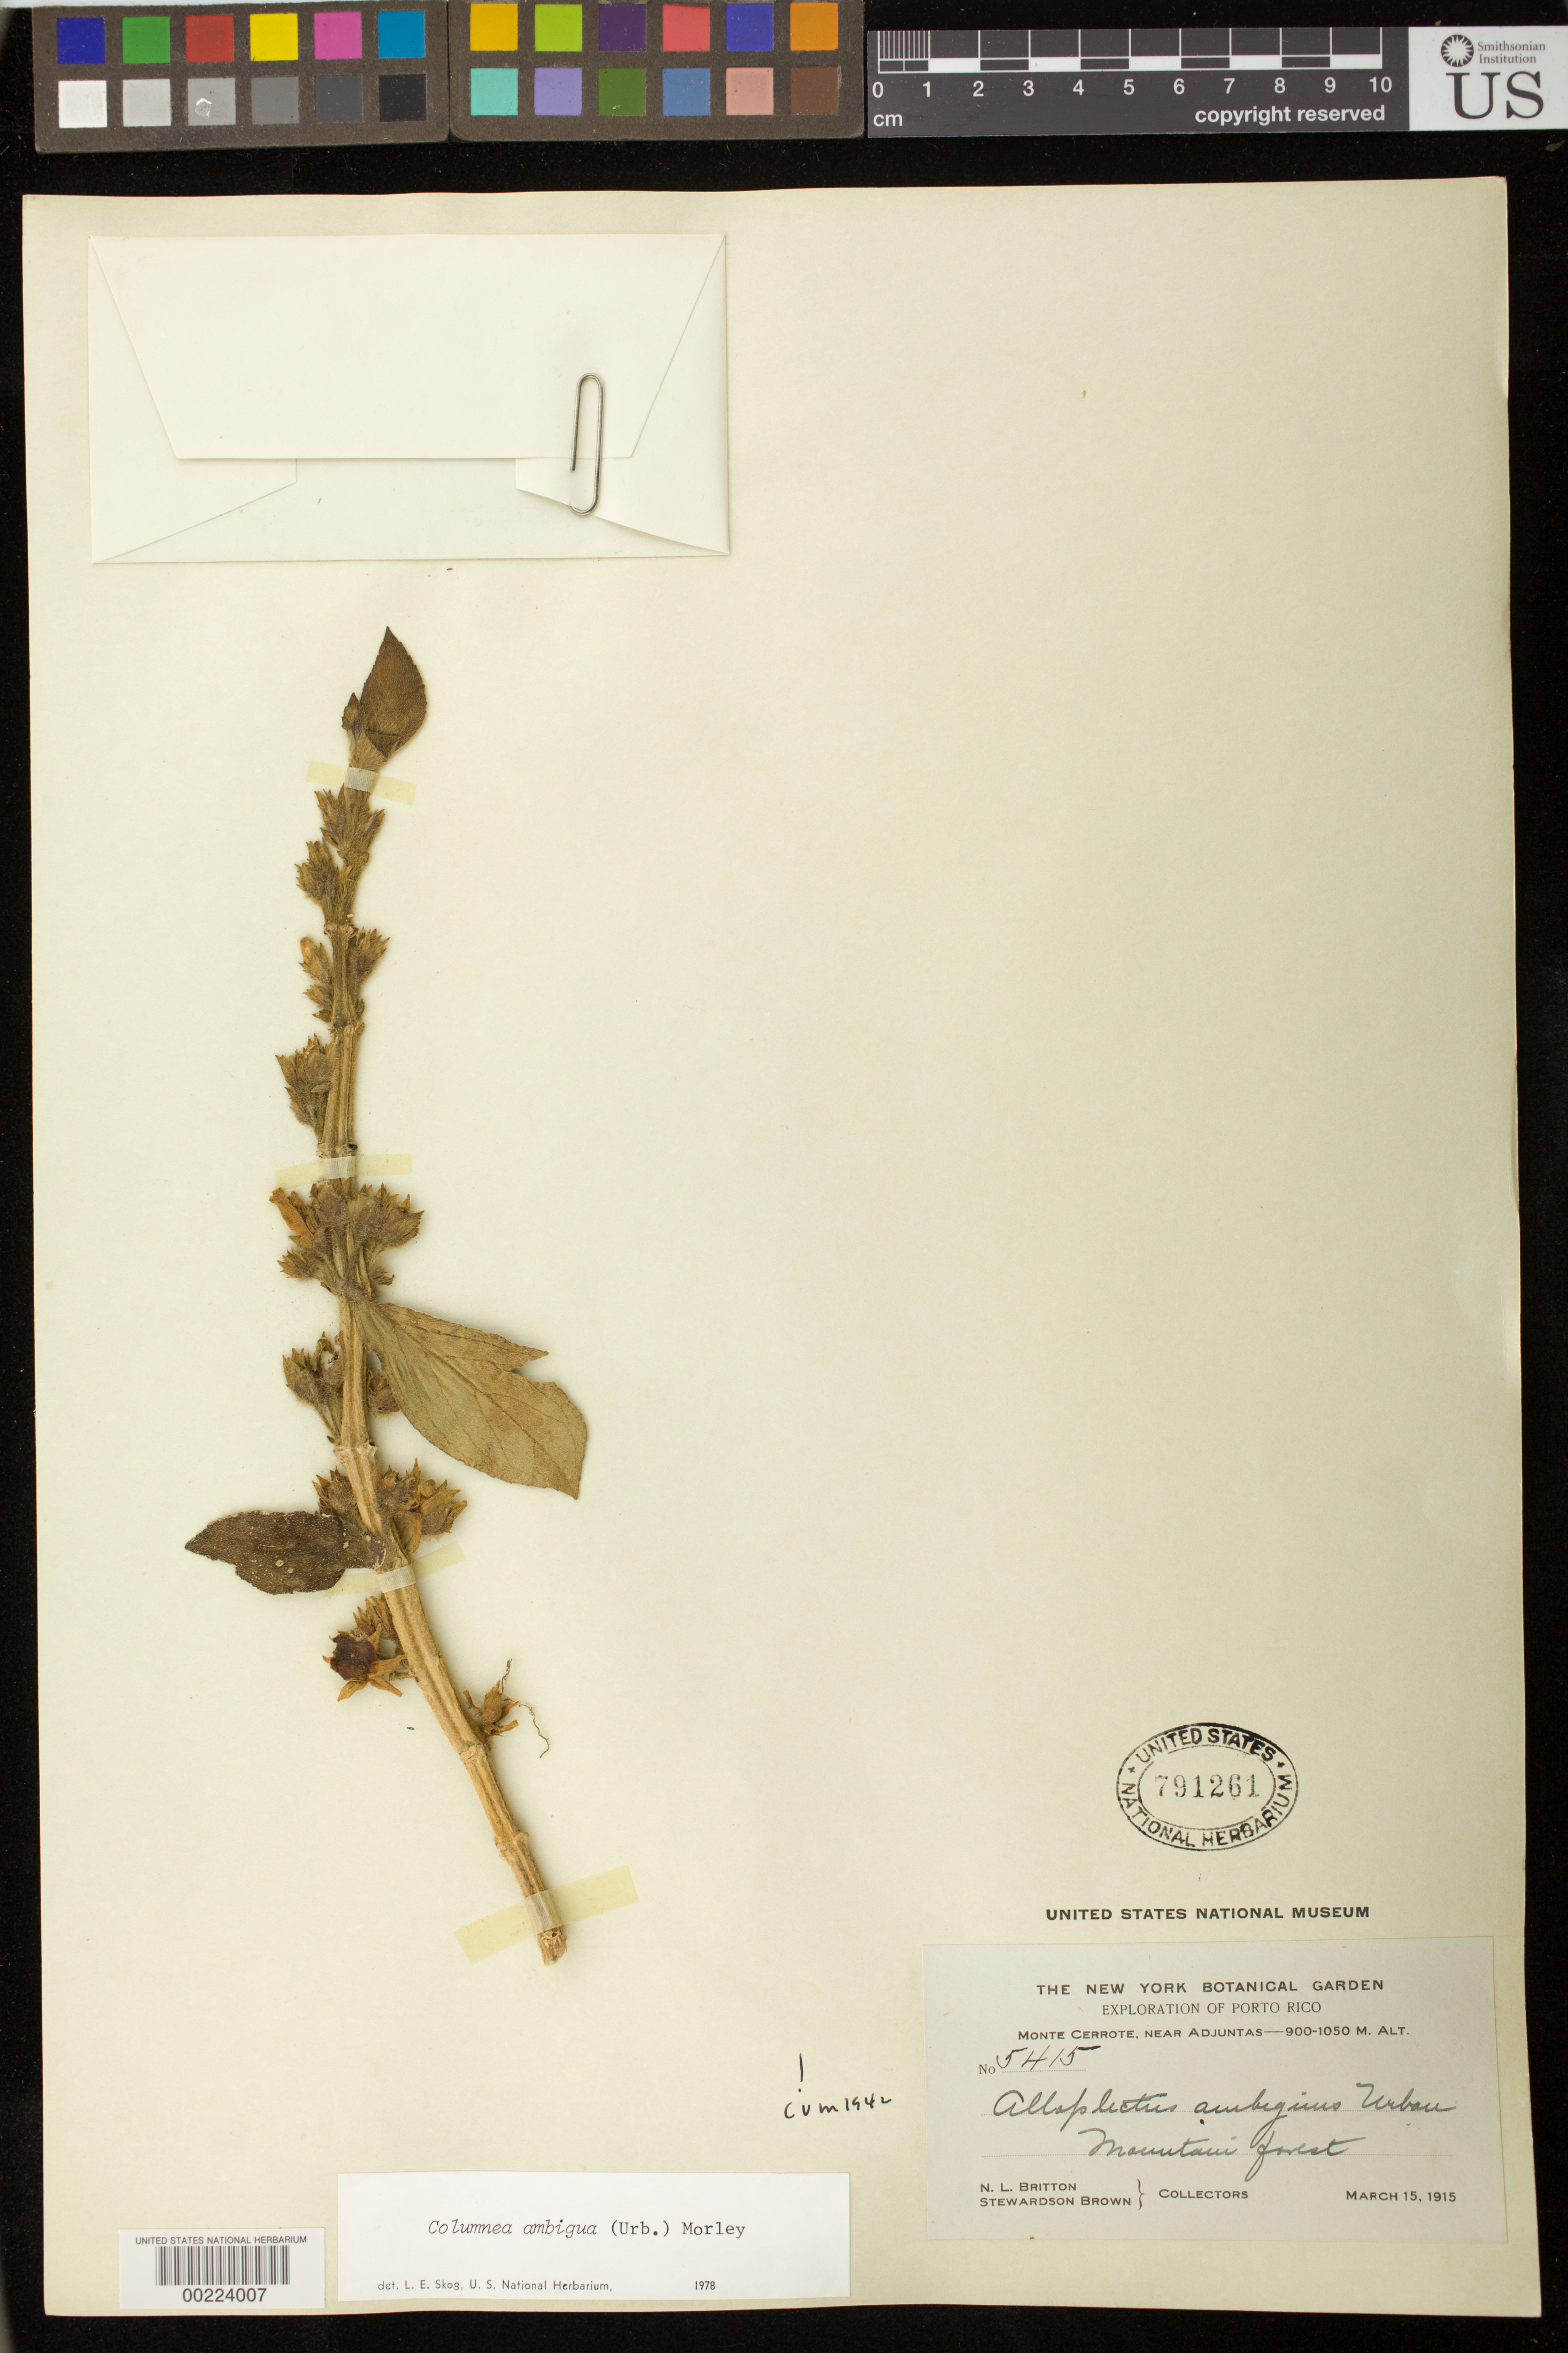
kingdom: Plantae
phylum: Tracheophyta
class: Magnoliopsida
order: Lamiales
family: Gesneriaceae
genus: Columnea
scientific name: Columnea ambigua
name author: (Urb.) B.D. Morley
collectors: N. Britton & S. Brown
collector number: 5415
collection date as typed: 15 Mar 1915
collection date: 1915-03-15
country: Puerto Rico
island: Puerto Rico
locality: Monte Cerrote, near Adjuntas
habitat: Mountain forest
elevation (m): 900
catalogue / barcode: US 791261